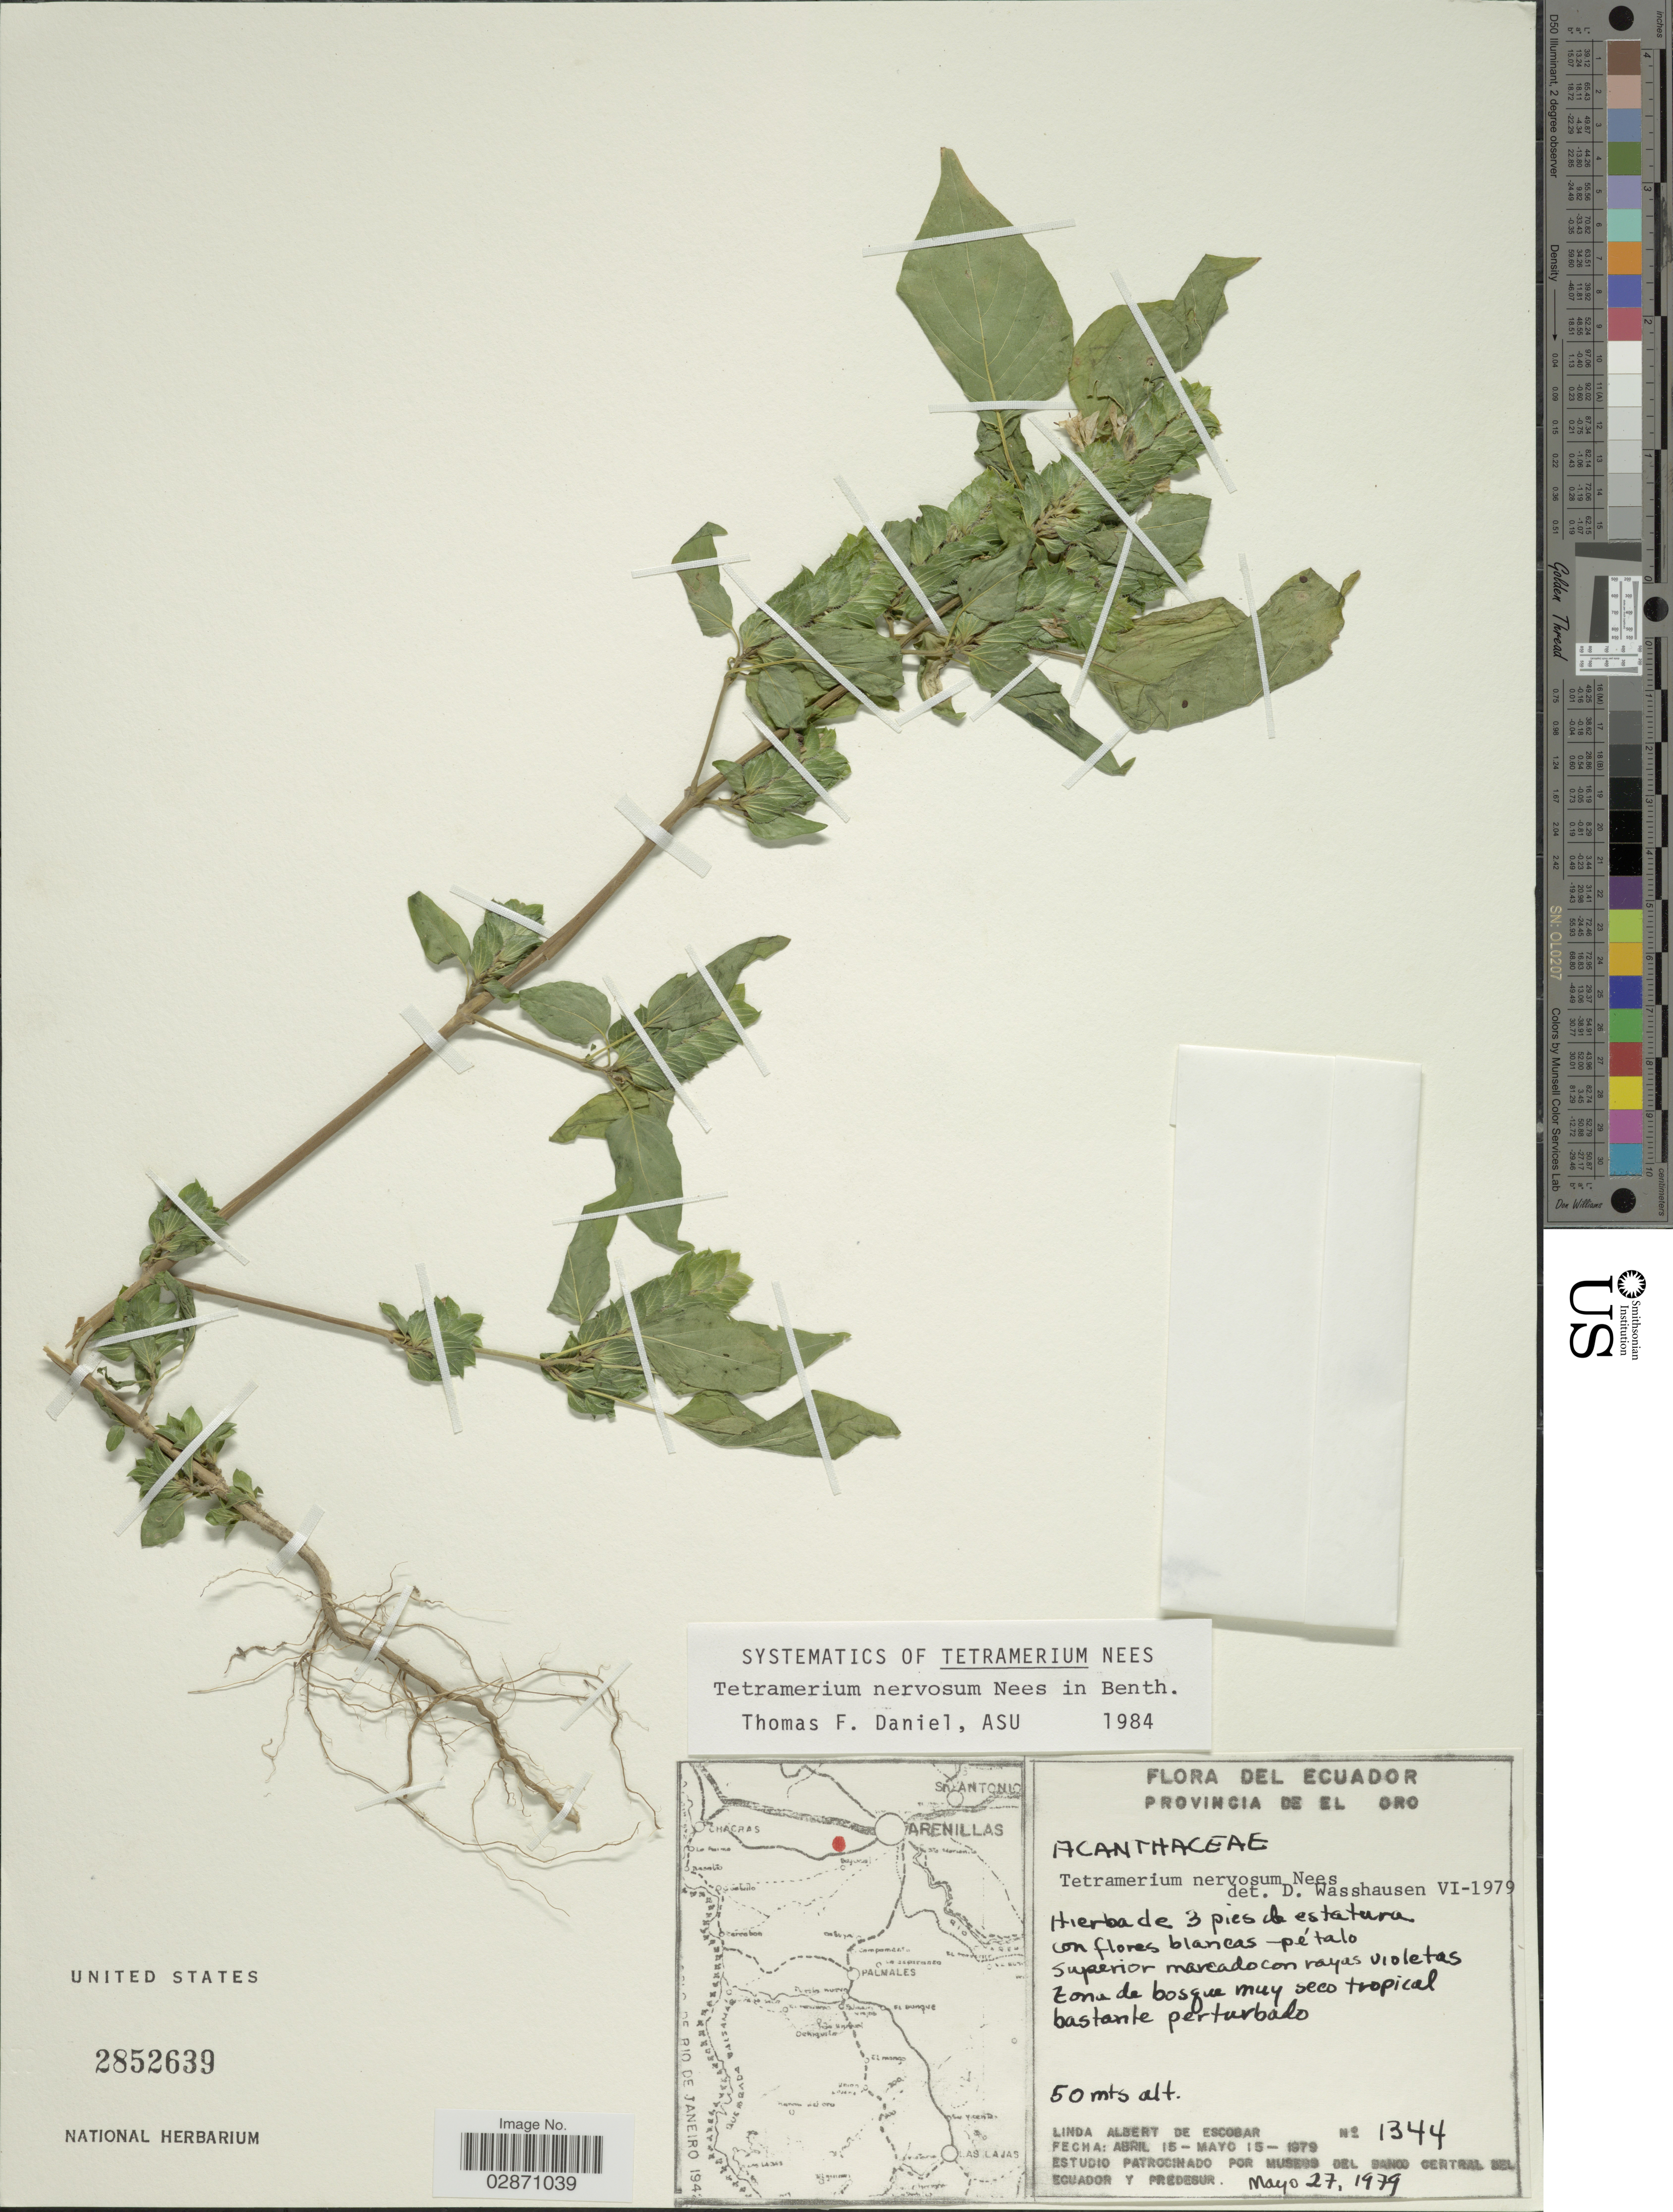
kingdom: Plantae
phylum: Tracheophyta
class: Magnoliopsida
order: Lamiales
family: Acanthaceae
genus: Tetramerium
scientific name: Tetramerium nervosum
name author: Nees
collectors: L. K. de Escobar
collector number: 1344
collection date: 1979-04-15/1979-05-15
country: Ecuador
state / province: El Oro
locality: Estudio Patrocinado por museos del banco central del Ecuador y Predesur.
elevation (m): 50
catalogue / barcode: US 2852639